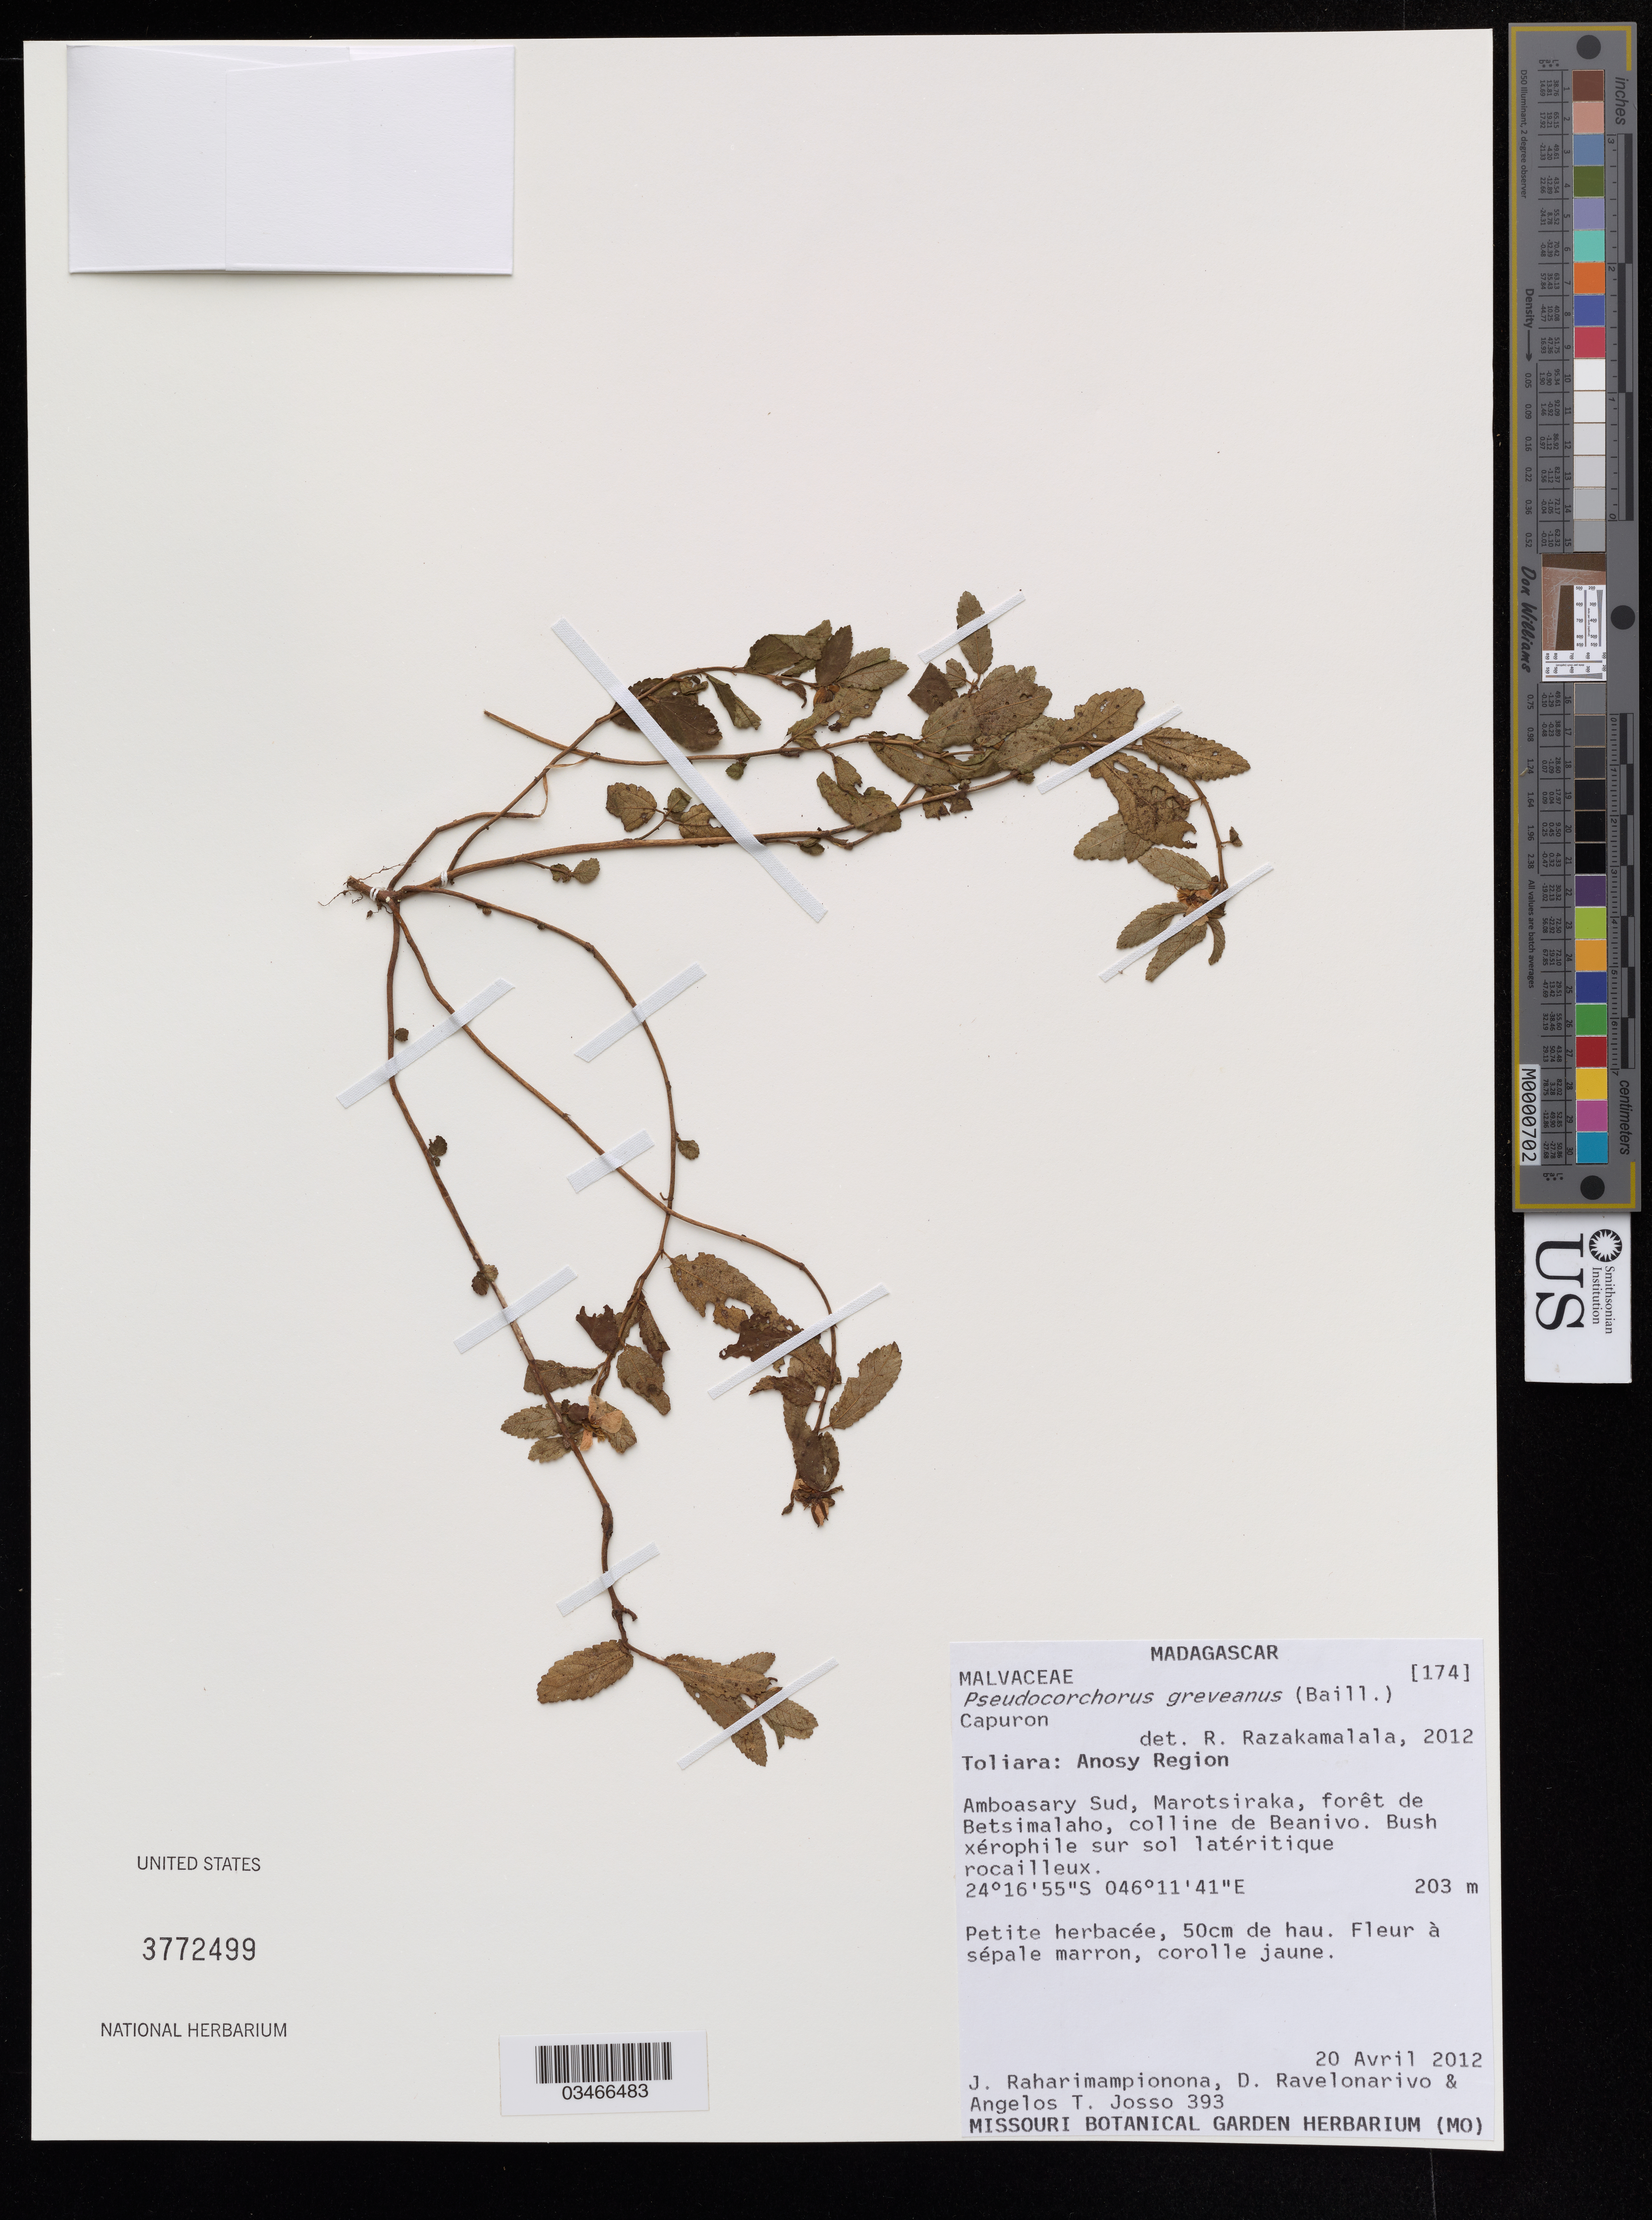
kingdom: Plantae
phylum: Tracheophyta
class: Magnoliopsida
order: Malvales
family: Malvaceae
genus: Pseudocorchorus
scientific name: Pseudocorchorus greveanus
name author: (Baill.) Capuron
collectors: J. Raharimampionona, D. Ravelonairivo & J. Angelos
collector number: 393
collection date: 2012-04-20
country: Madagascar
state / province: Toliara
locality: Anosy Region. Amboasary Sud, Marotsiraka, foret de Betsimalaho, colline de Beanivo.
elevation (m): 203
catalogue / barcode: US 3772499